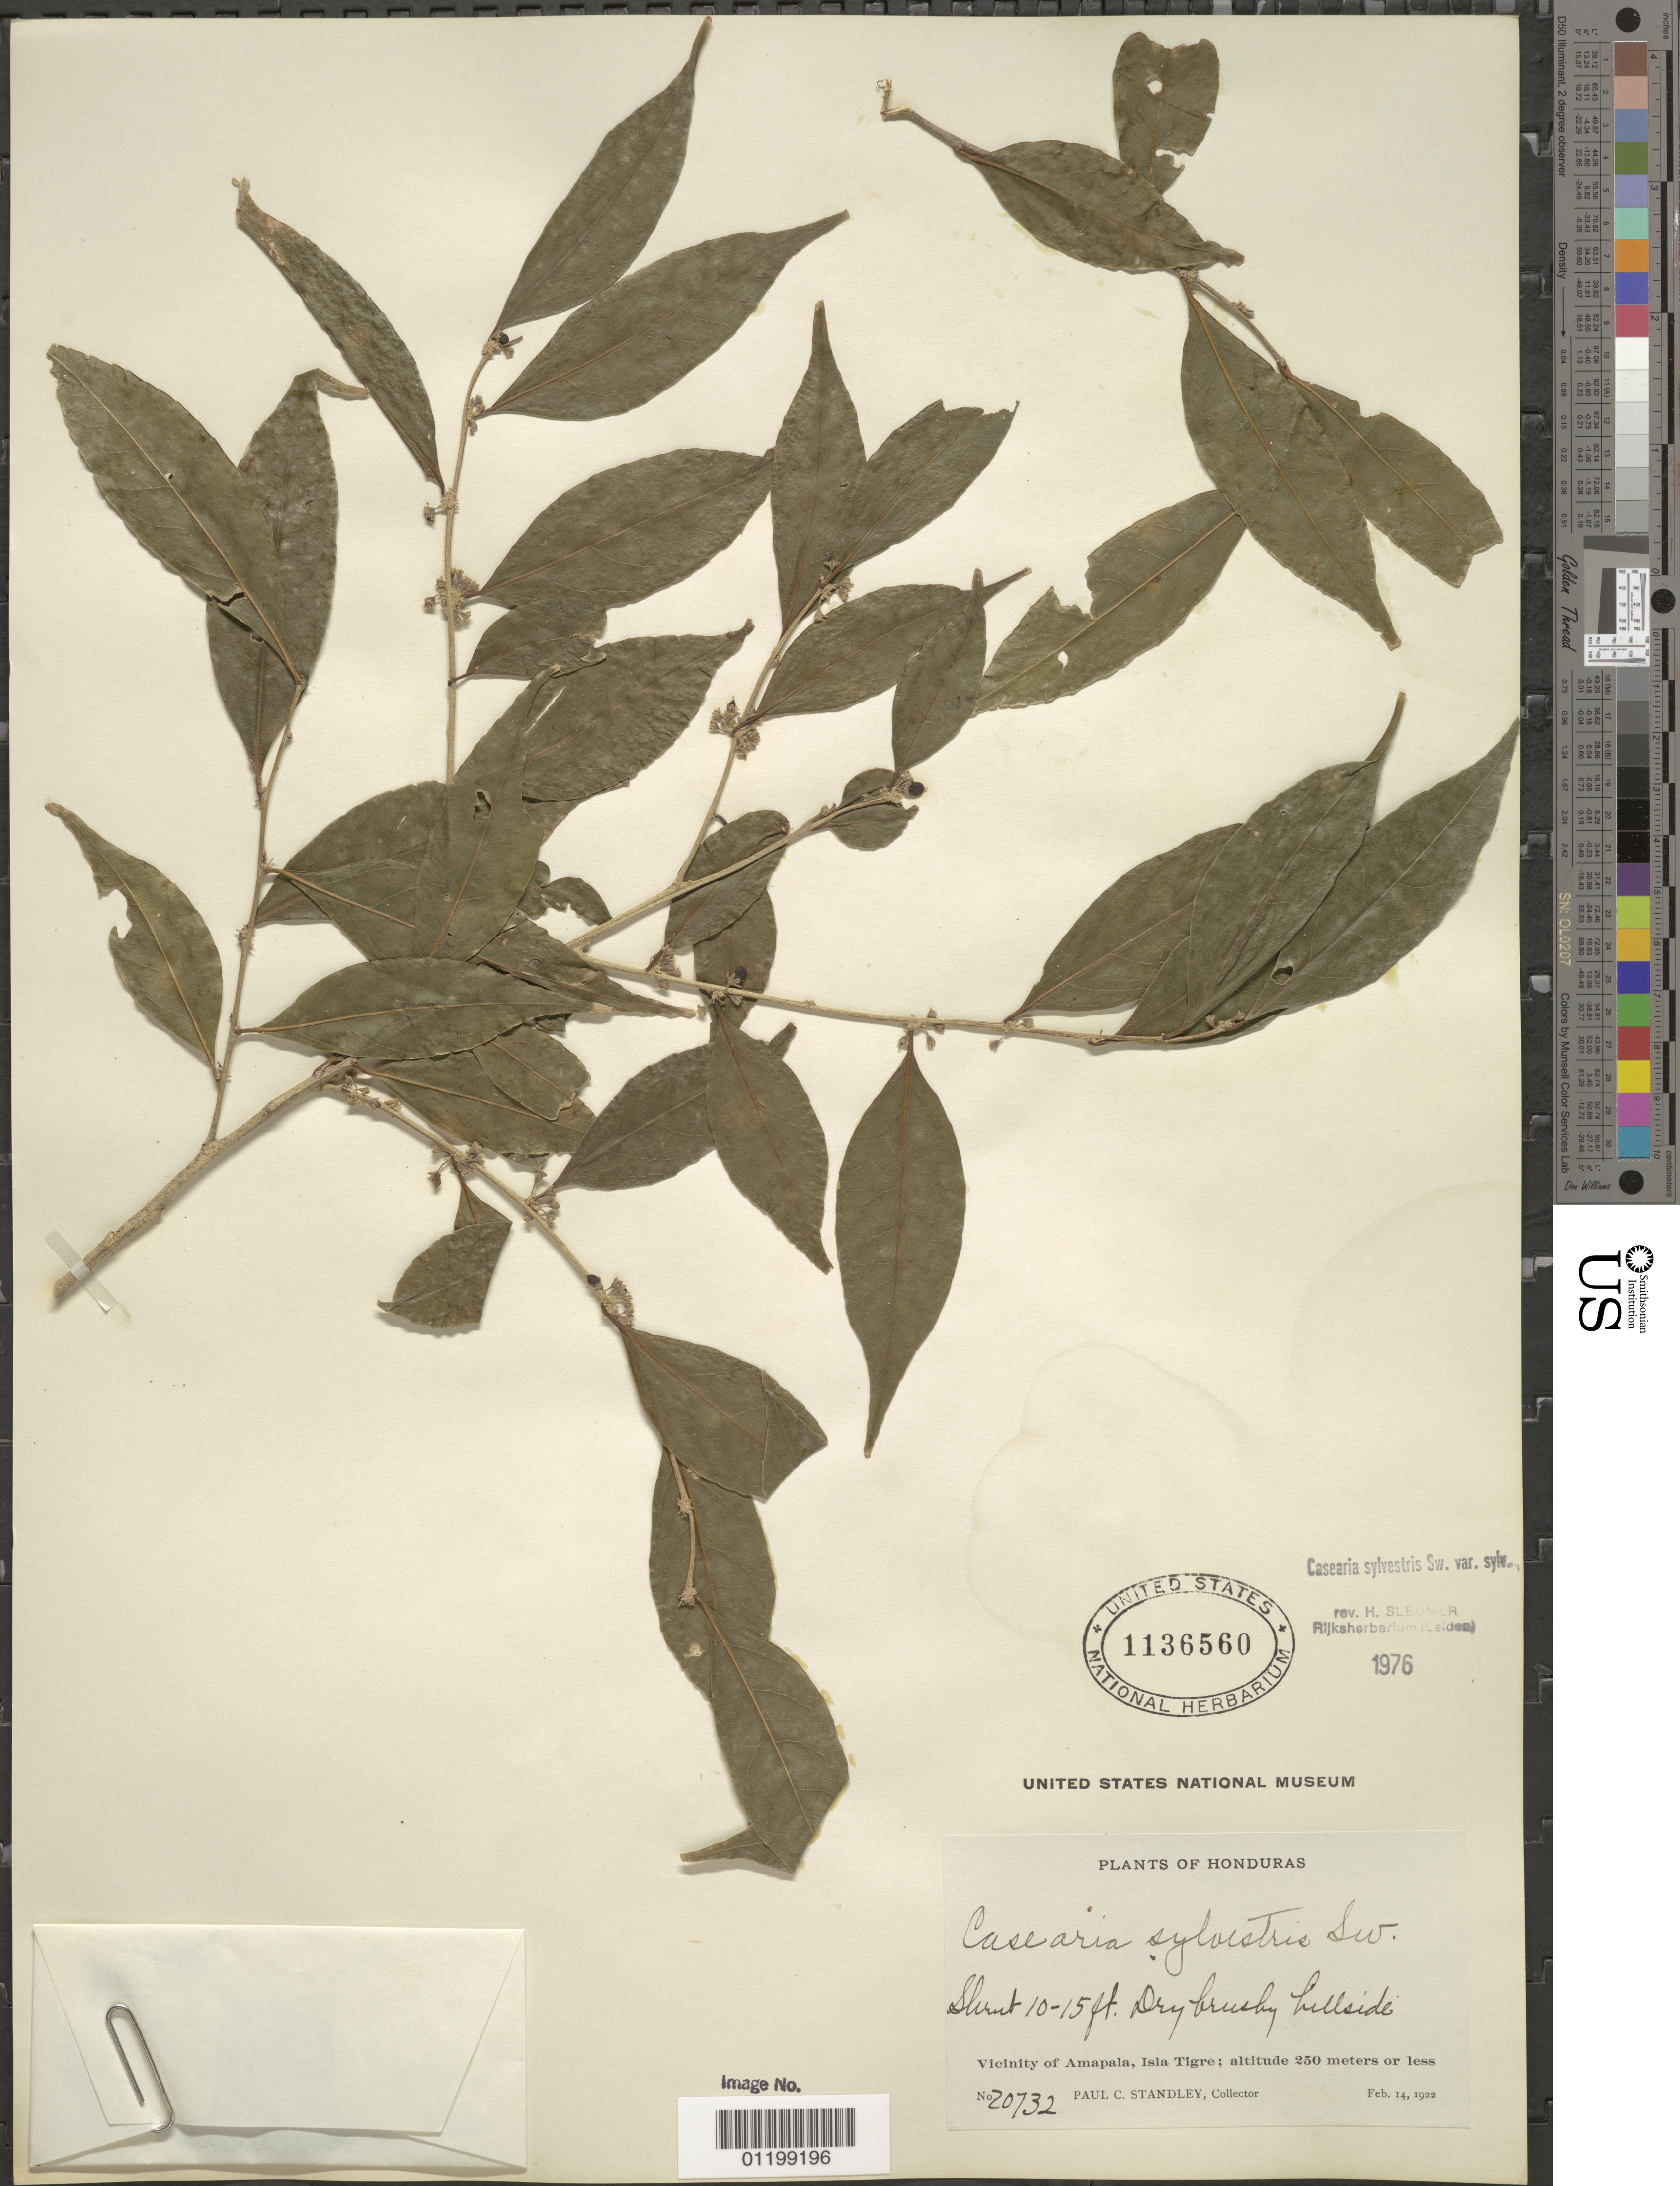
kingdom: Plantae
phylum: Tracheophyta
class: Magnoliopsida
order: Malpighiales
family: Salicaceae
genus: Casearia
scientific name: Casearia sylvestris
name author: Sw.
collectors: P. C. Standley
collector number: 20732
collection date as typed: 14 Feb 1922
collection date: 1922-02-14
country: Honduras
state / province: Valle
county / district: Amapala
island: Isla Tigre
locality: Vicinity of Amapala, Isla Tigre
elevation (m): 250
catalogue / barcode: US 1136560